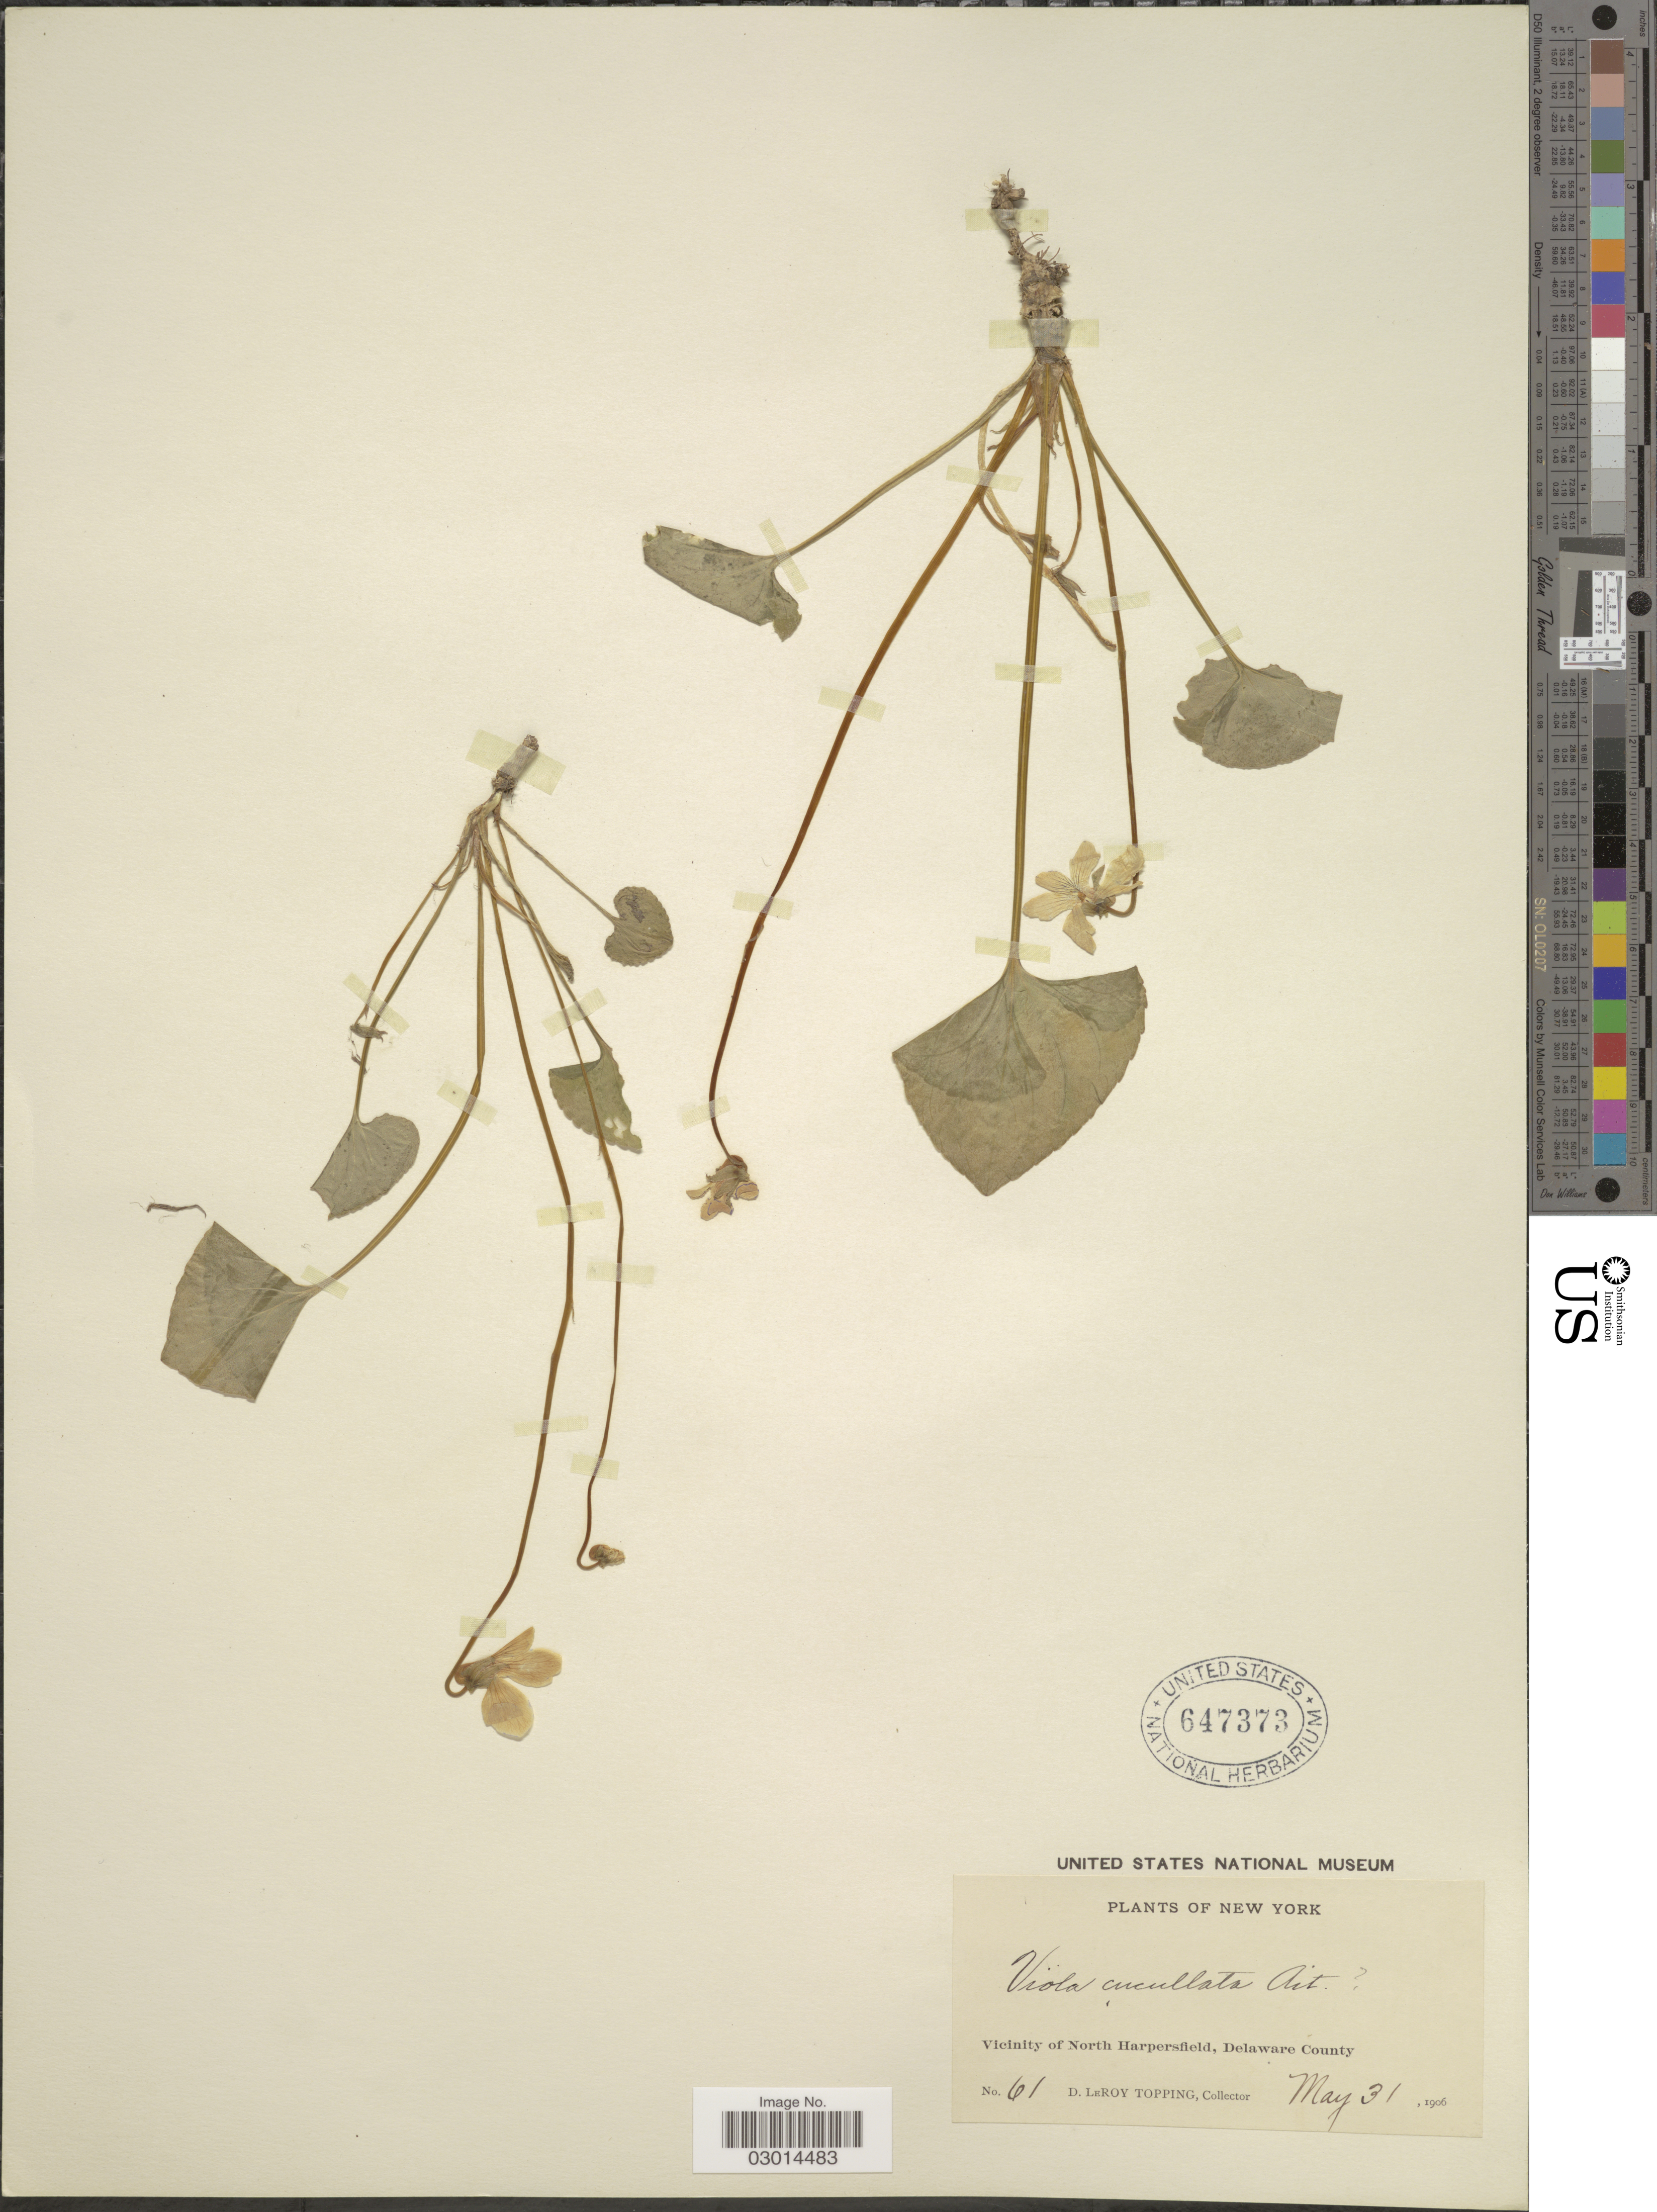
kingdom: Plantae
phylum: Tracheophyta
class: Magnoliopsida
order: Malpighiales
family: Violaceae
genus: Viola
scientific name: Viola cucullata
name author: Aiton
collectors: D. L. Topping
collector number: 61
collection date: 1906-05-31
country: United States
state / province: New York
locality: Vicinity of North Harpersfield, Delaware County.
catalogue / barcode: US 647373